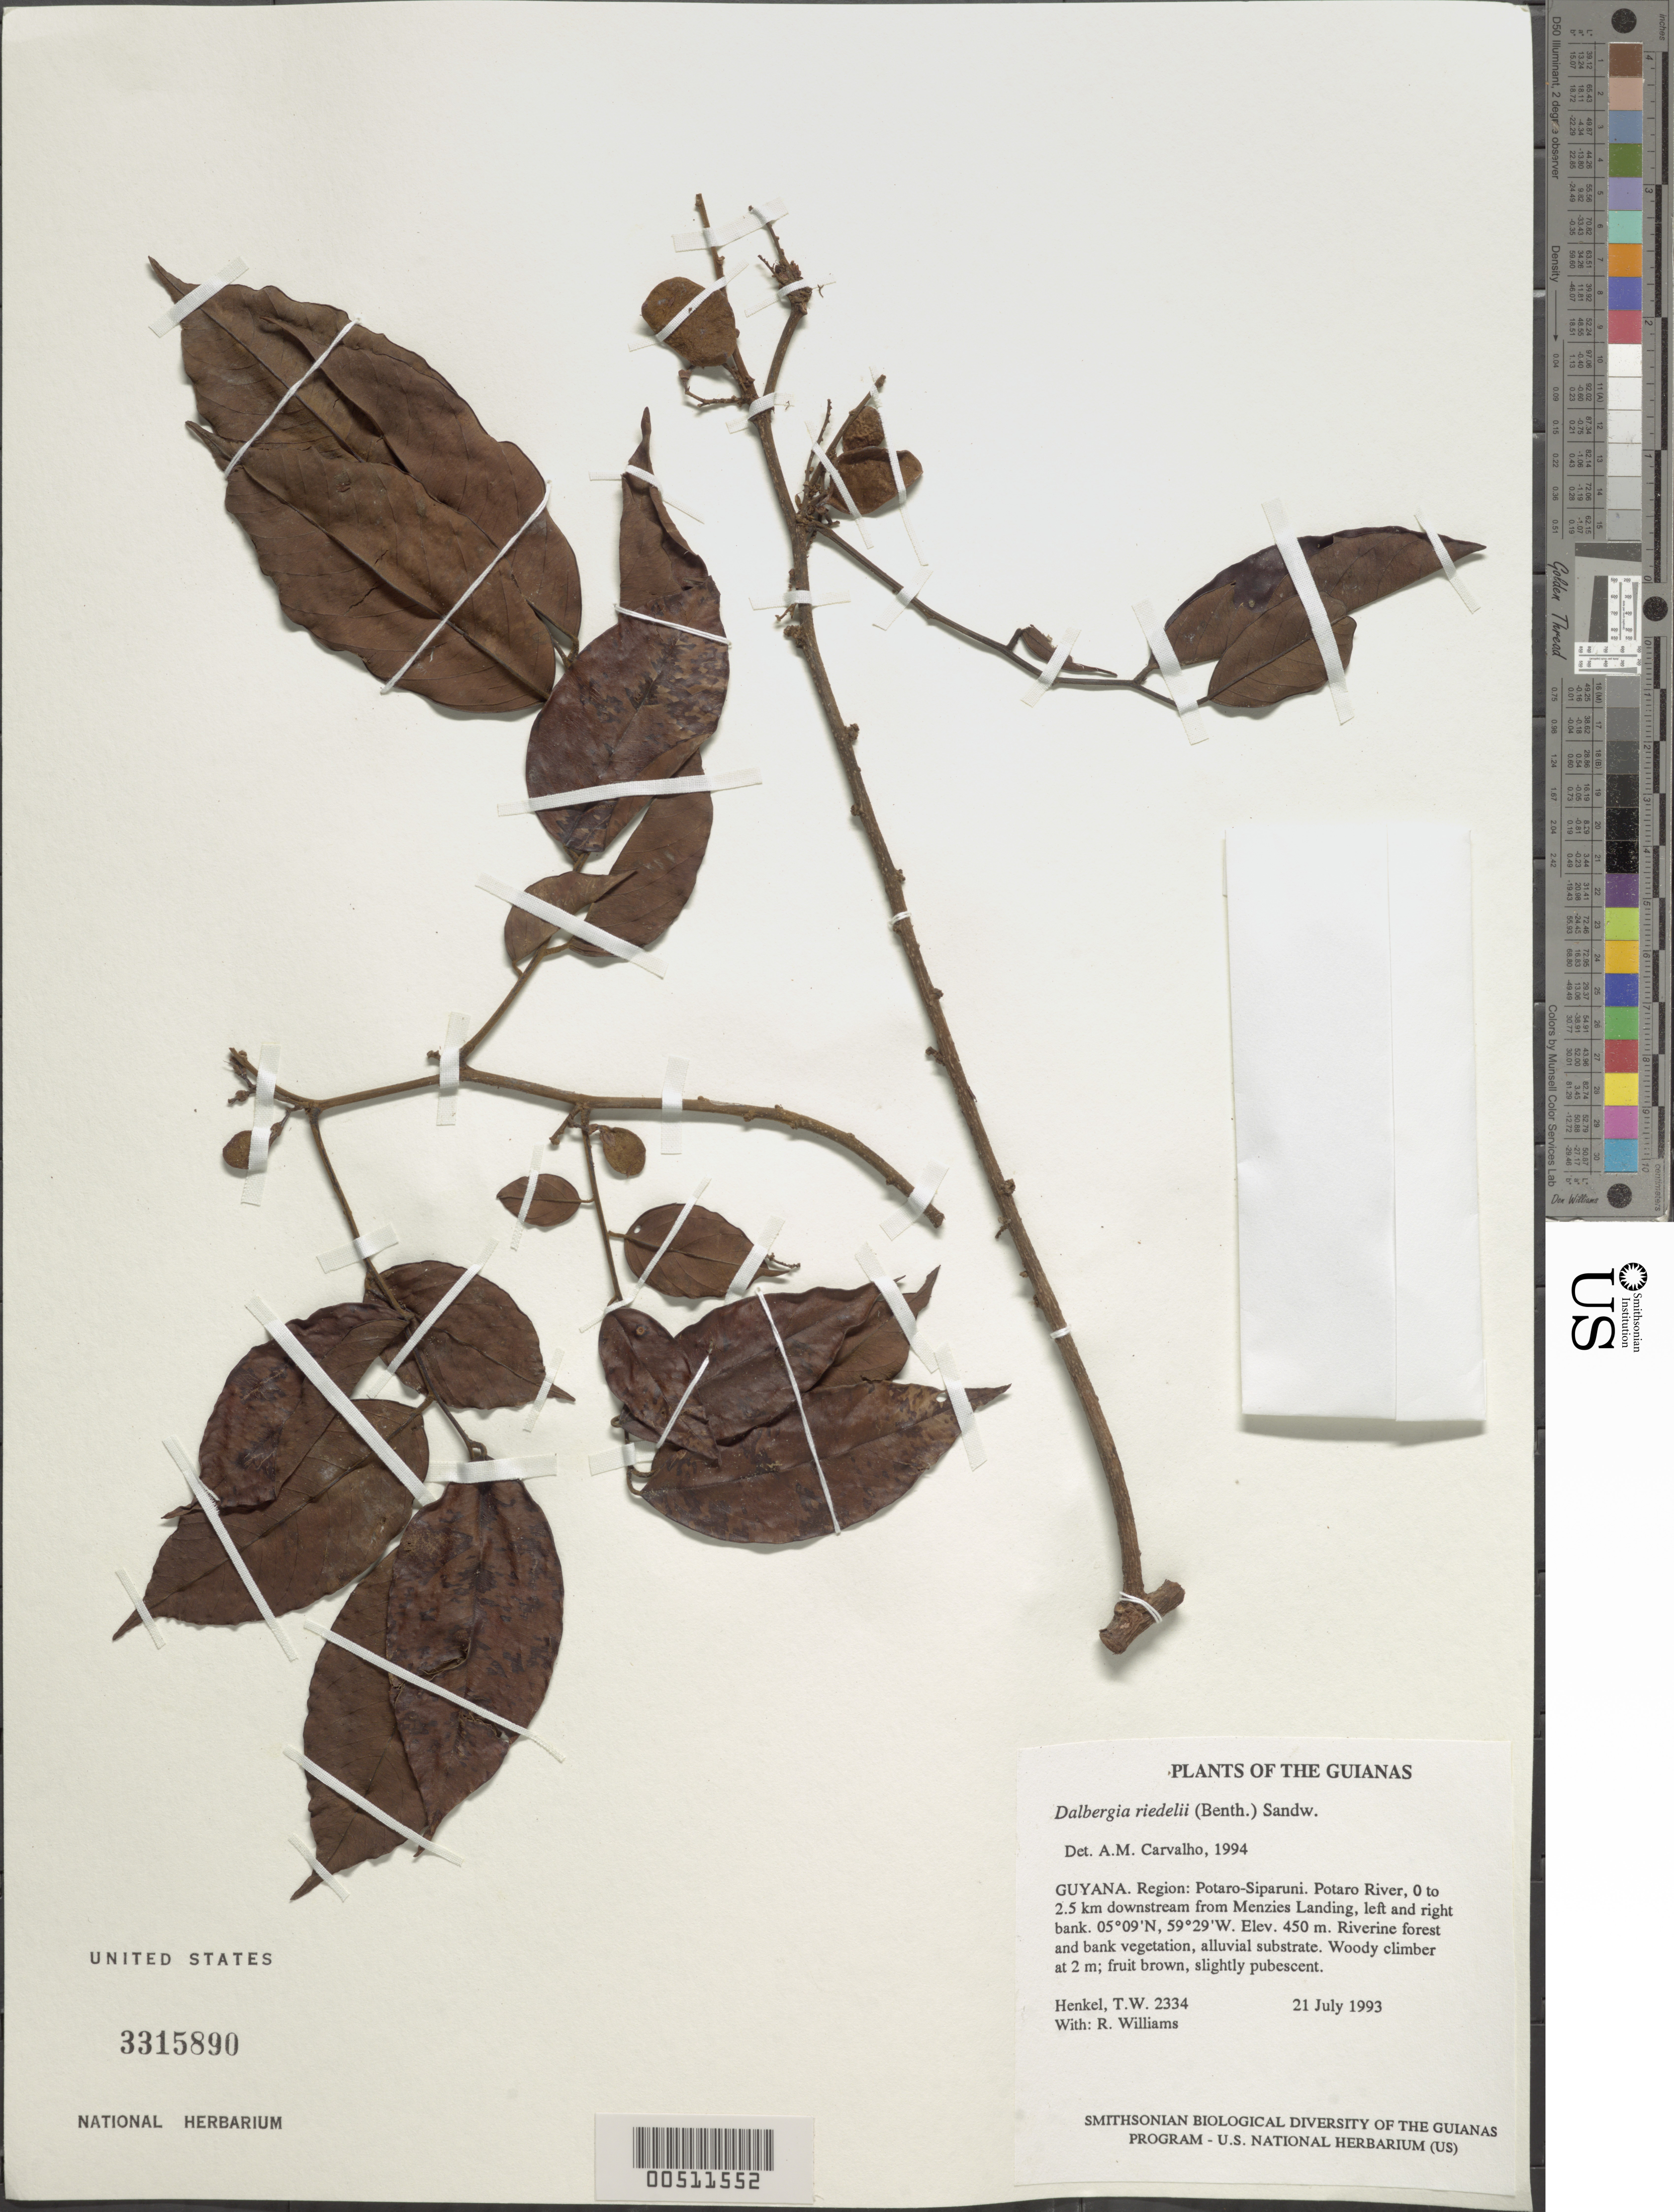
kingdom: Plantae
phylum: Tracheophyta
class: Magnoliopsida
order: Fabales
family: Fabaceae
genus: Dalbergia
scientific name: Dalbergia riedelii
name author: (Benth.) Sandwith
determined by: Carvalho, A. M. V. de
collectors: T. Henkel & R. Williams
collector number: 2334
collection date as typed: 21 July 1993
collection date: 1993-07-21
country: Guyana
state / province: Potaro-Siparuni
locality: Potaro River, 0 to 2.5 km downstream from Menzies Landing, left and right bank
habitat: Riverine forest and bank vegetation, alluvial substrate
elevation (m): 450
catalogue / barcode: US 3315890